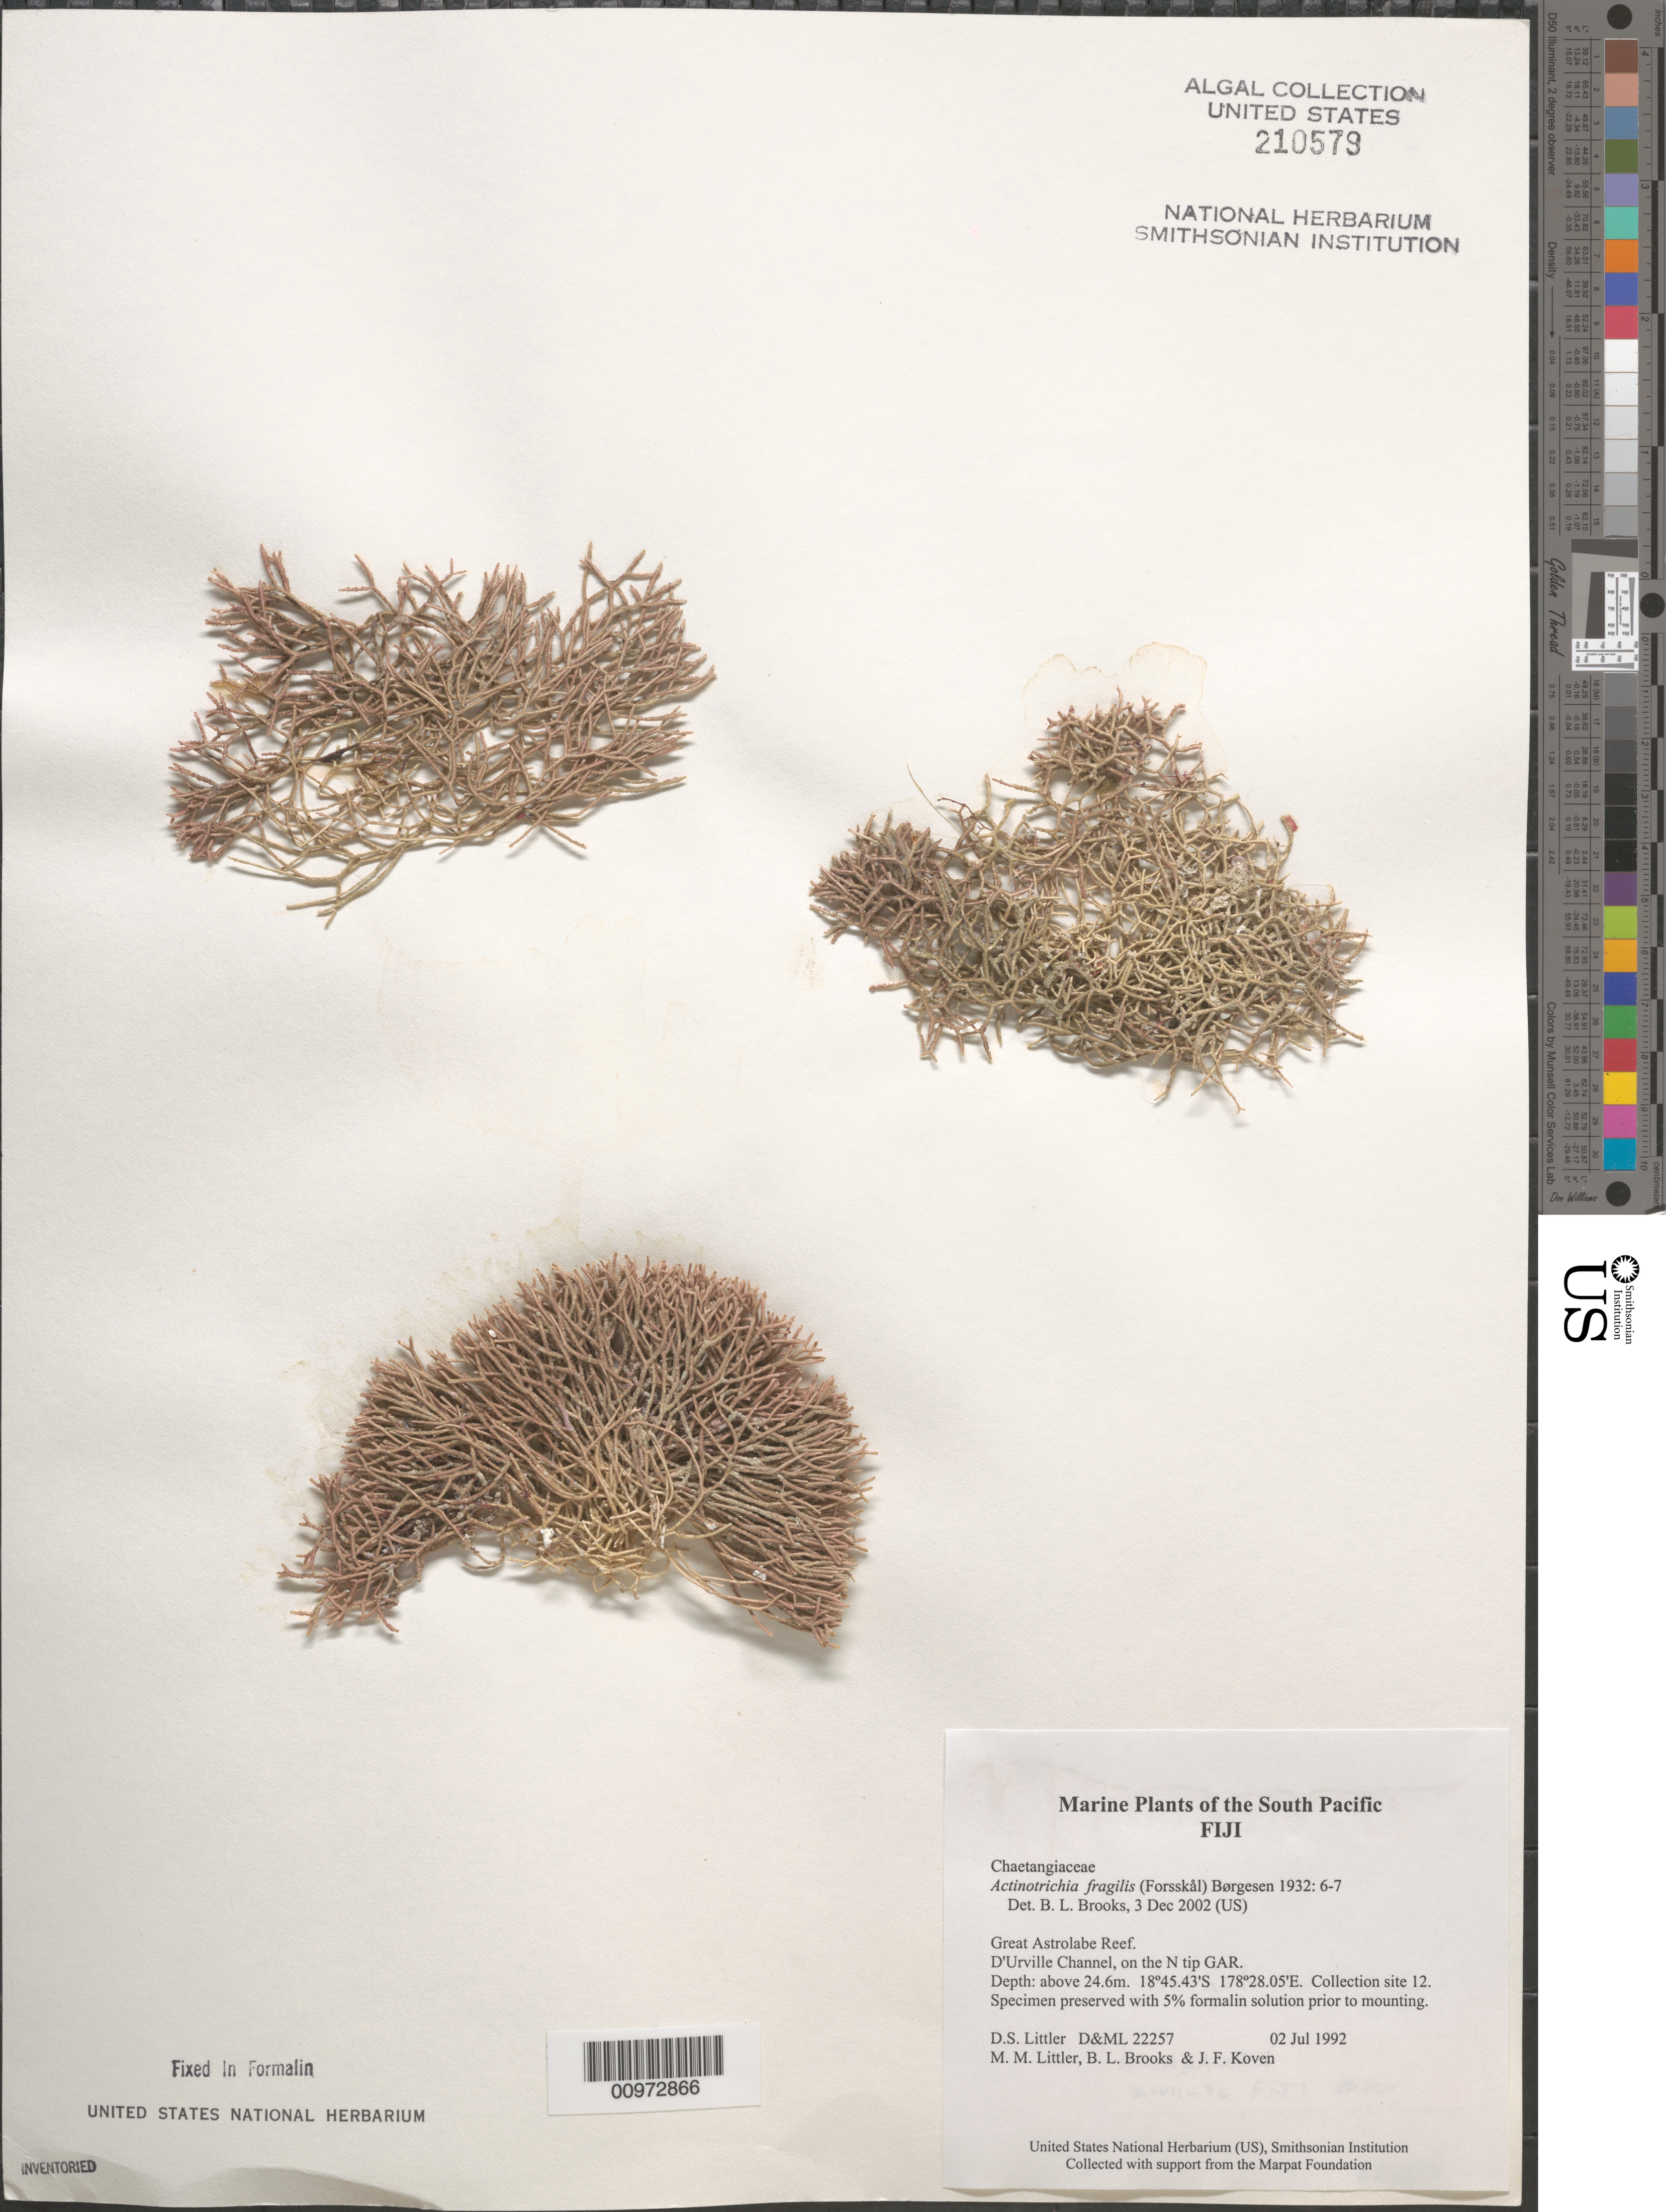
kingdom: Plantae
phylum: Rhodophyta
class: Florideophyceae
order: Nemaliales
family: Galaxauraceae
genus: Actinotrichia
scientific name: Actinotrichia fragilis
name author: (Forssk.) Børgesen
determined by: Brooks, B. L., (BOT), Smithsonian Institution - National Museum of Natural History (UNITED STATES)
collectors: D. S. Littler, M. M. Littler, B. Brooks & J. Koven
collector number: D&ML 22257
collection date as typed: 02 Jul 1992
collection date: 1992-07-02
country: Fiji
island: Great Astrolabe Reef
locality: Great Astrolabe Reef, D'Urville Channel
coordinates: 18 45.43'S, 178 28.05'E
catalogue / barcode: US 210579